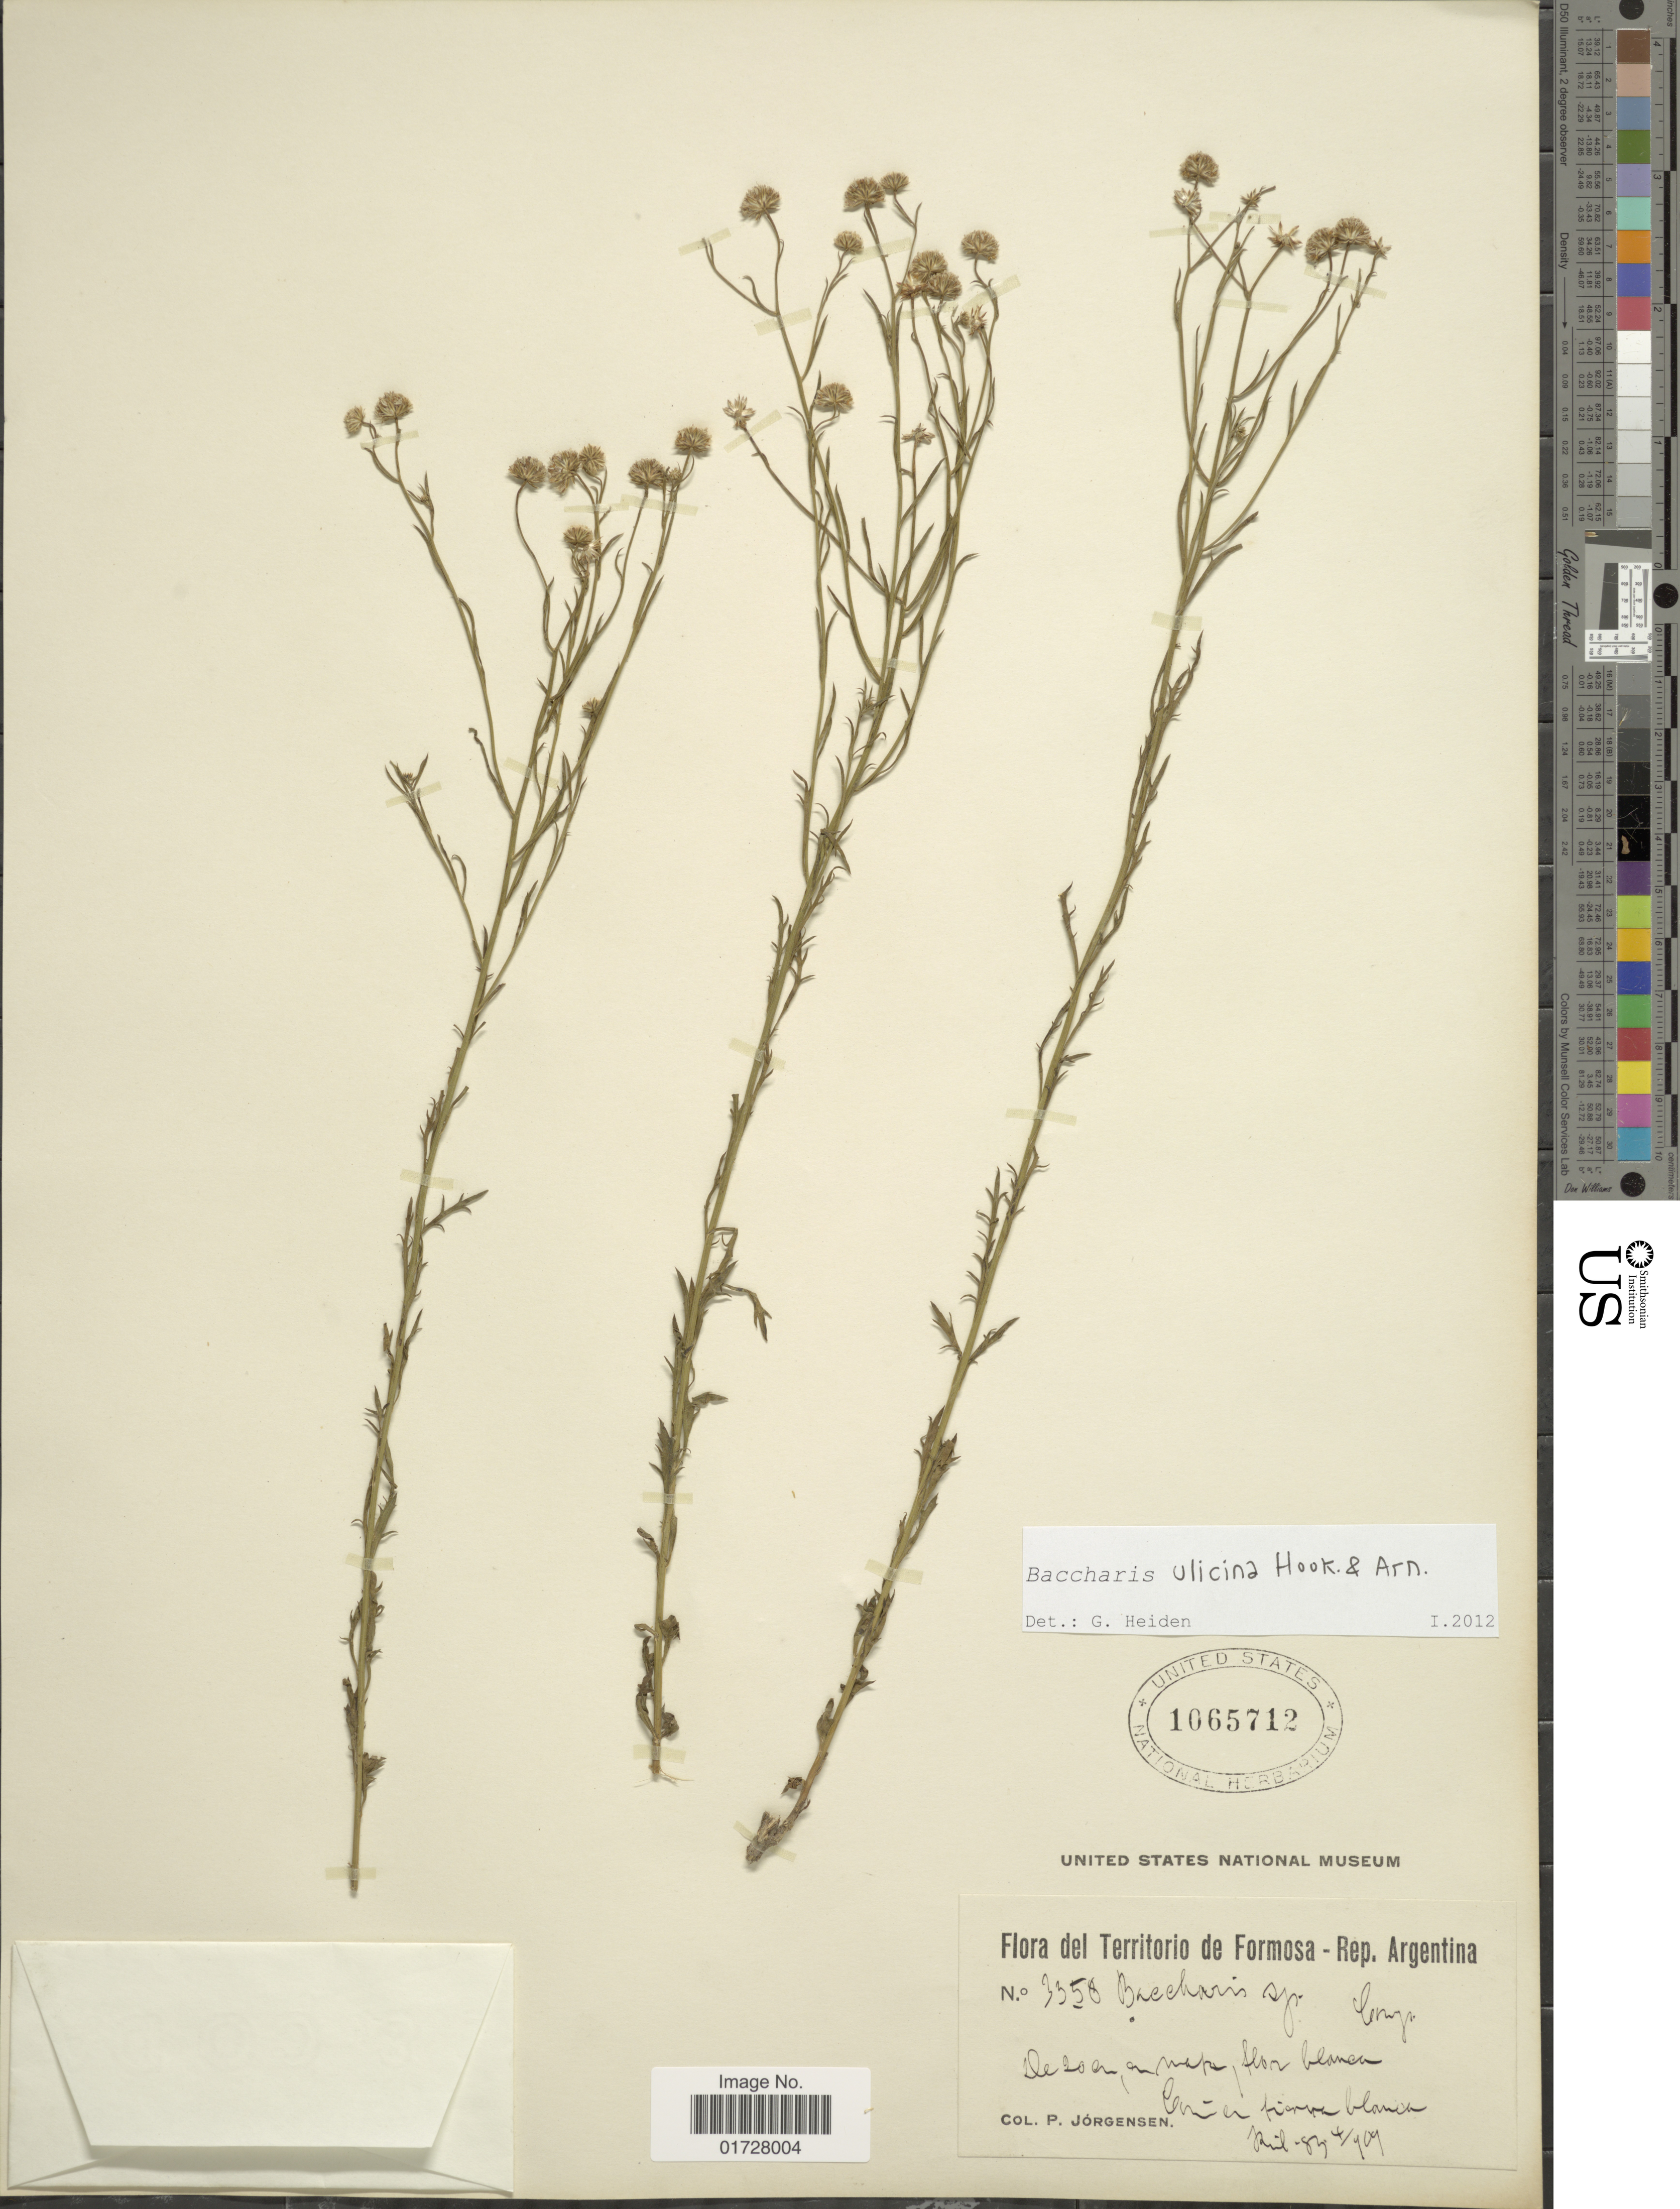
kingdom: Plantae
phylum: Tracheophyta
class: Magnoliopsida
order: Asterales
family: Asteraceae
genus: Baccharis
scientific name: Baccharis ulicina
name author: Hook. & Arn.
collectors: P. Jörgensen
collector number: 3358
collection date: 1909-04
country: Argentina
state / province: Formosa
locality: Rep. Argentina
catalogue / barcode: US 1065712